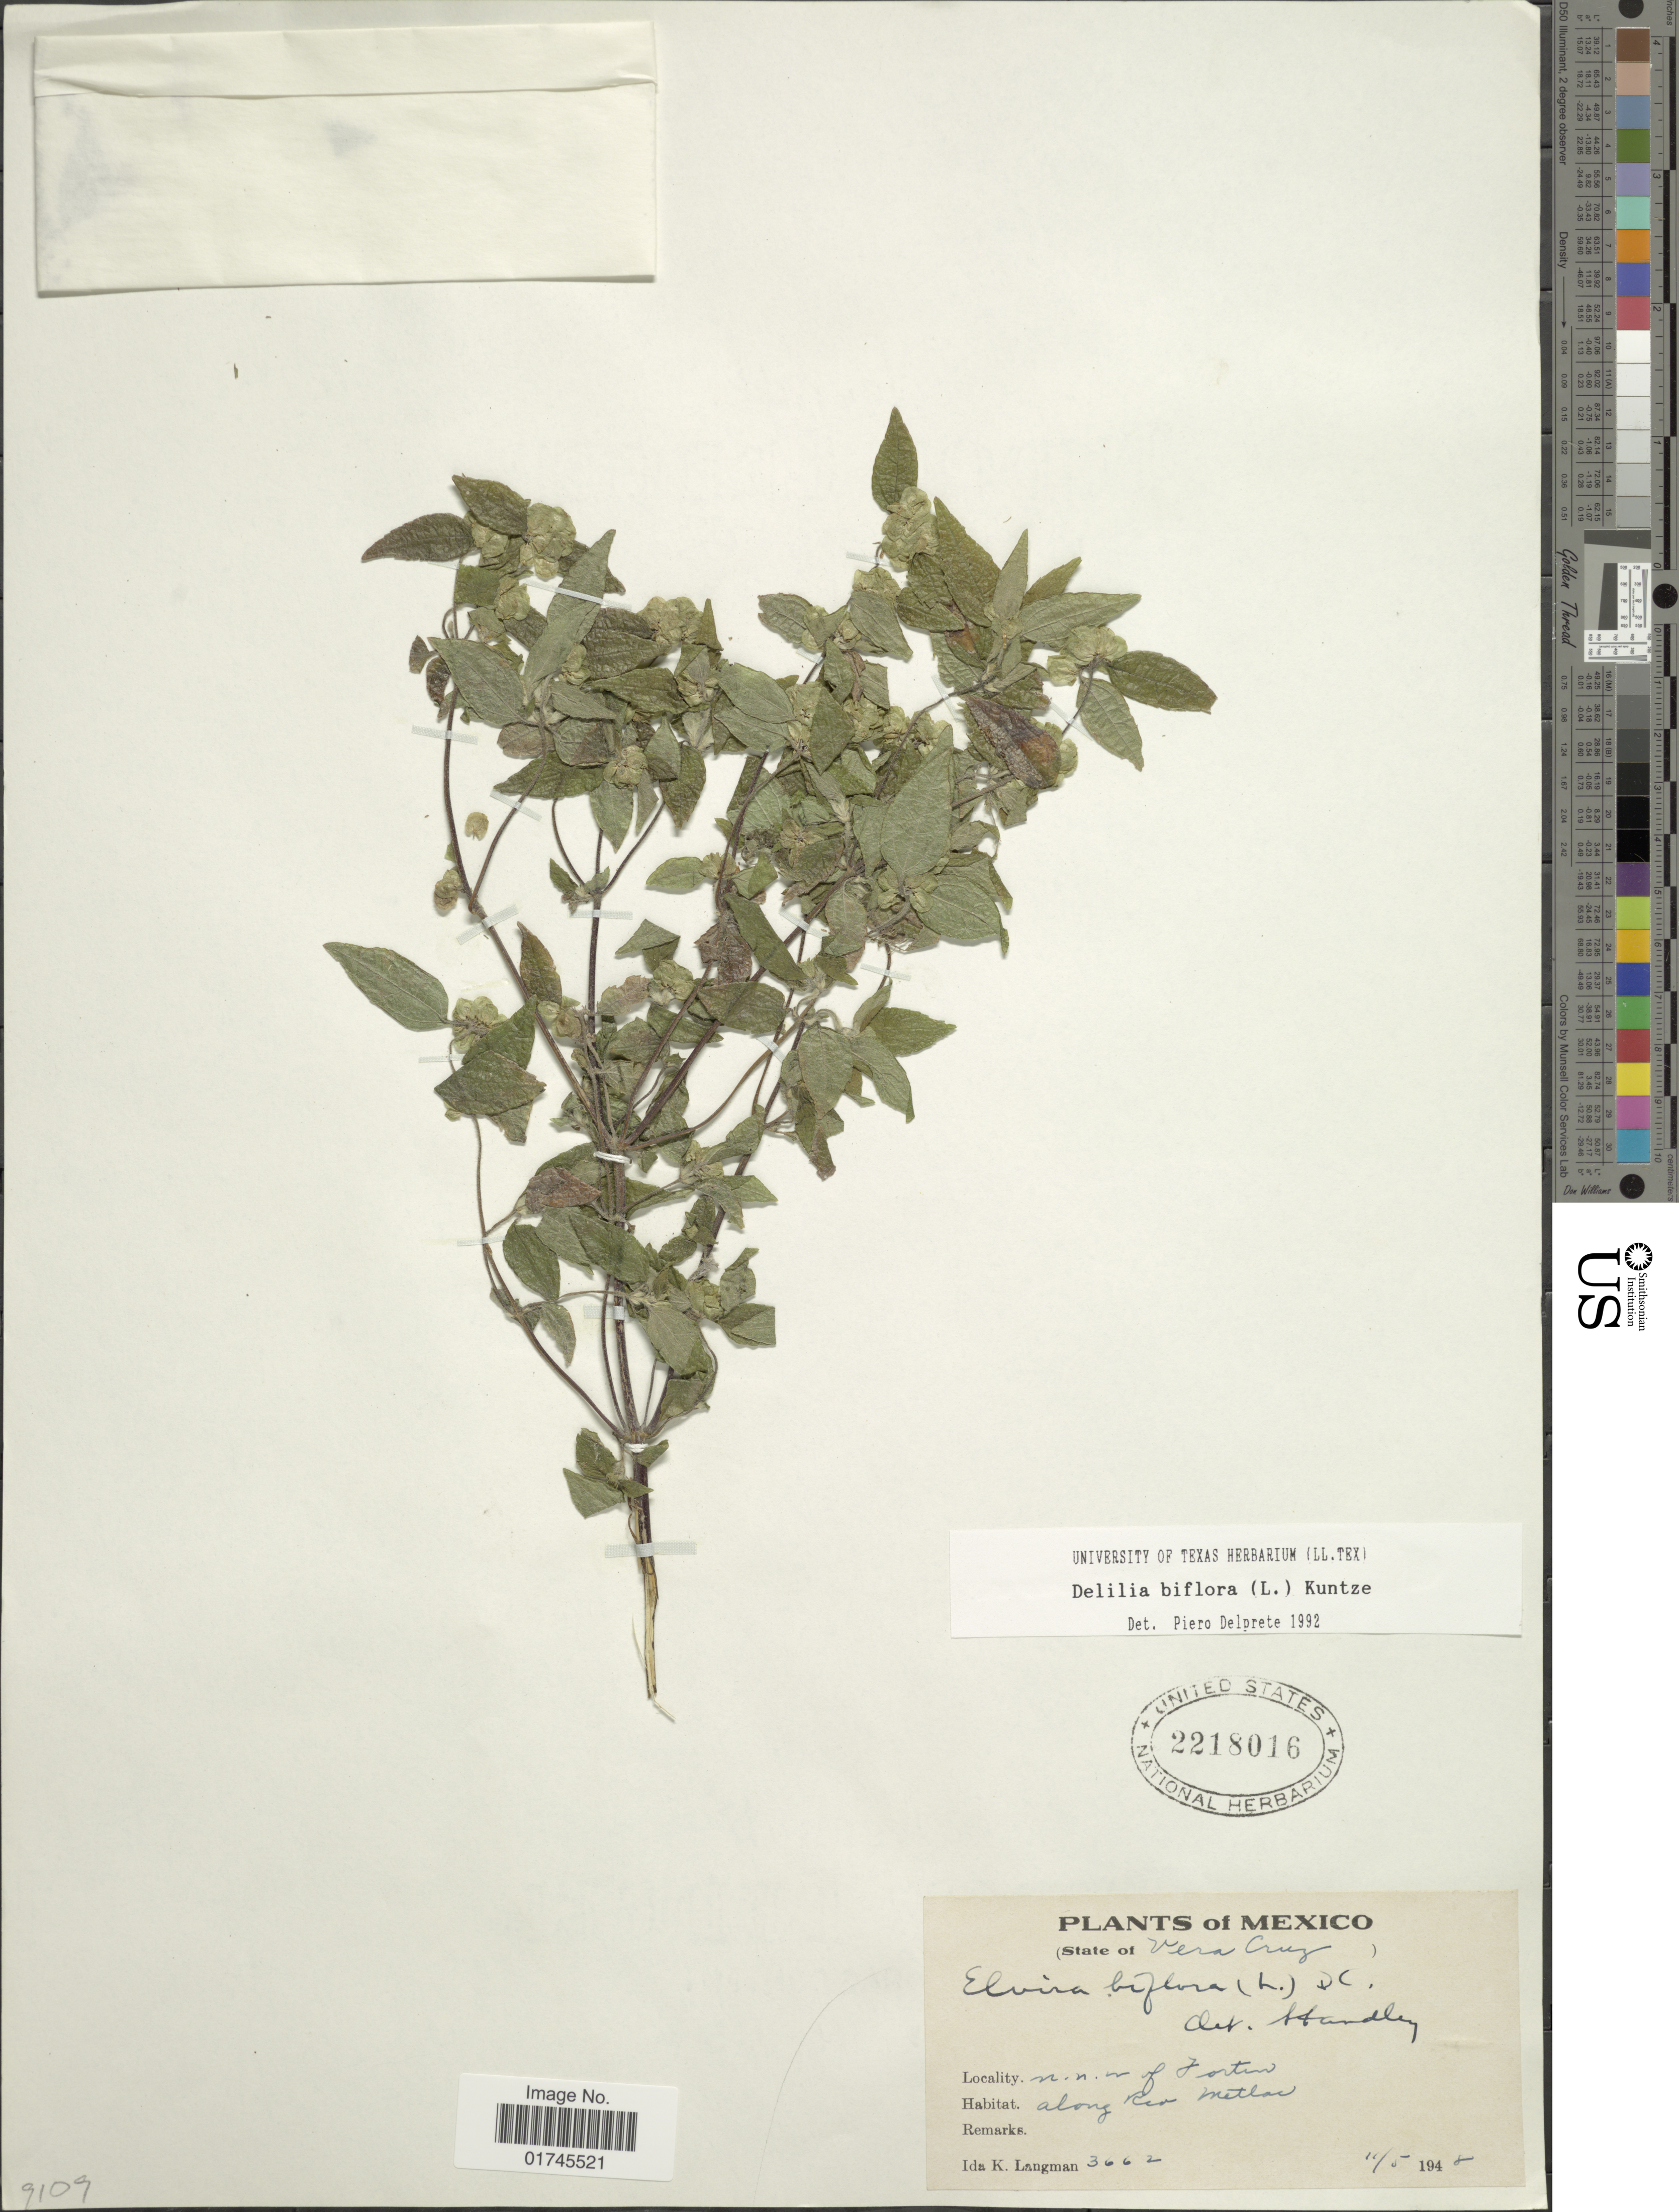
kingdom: Plantae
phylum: Tracheophyta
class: Magnoliopsida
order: Asterales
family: Asteraceae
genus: Delilia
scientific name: Delilia biflora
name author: (L.) Kuntze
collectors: I. K. Langman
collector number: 3662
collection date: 1948-05-11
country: Mexico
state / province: Veracruz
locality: State of Vera Cruz, N.n.w. of Forten, along Rio Matlac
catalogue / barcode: US 2218016